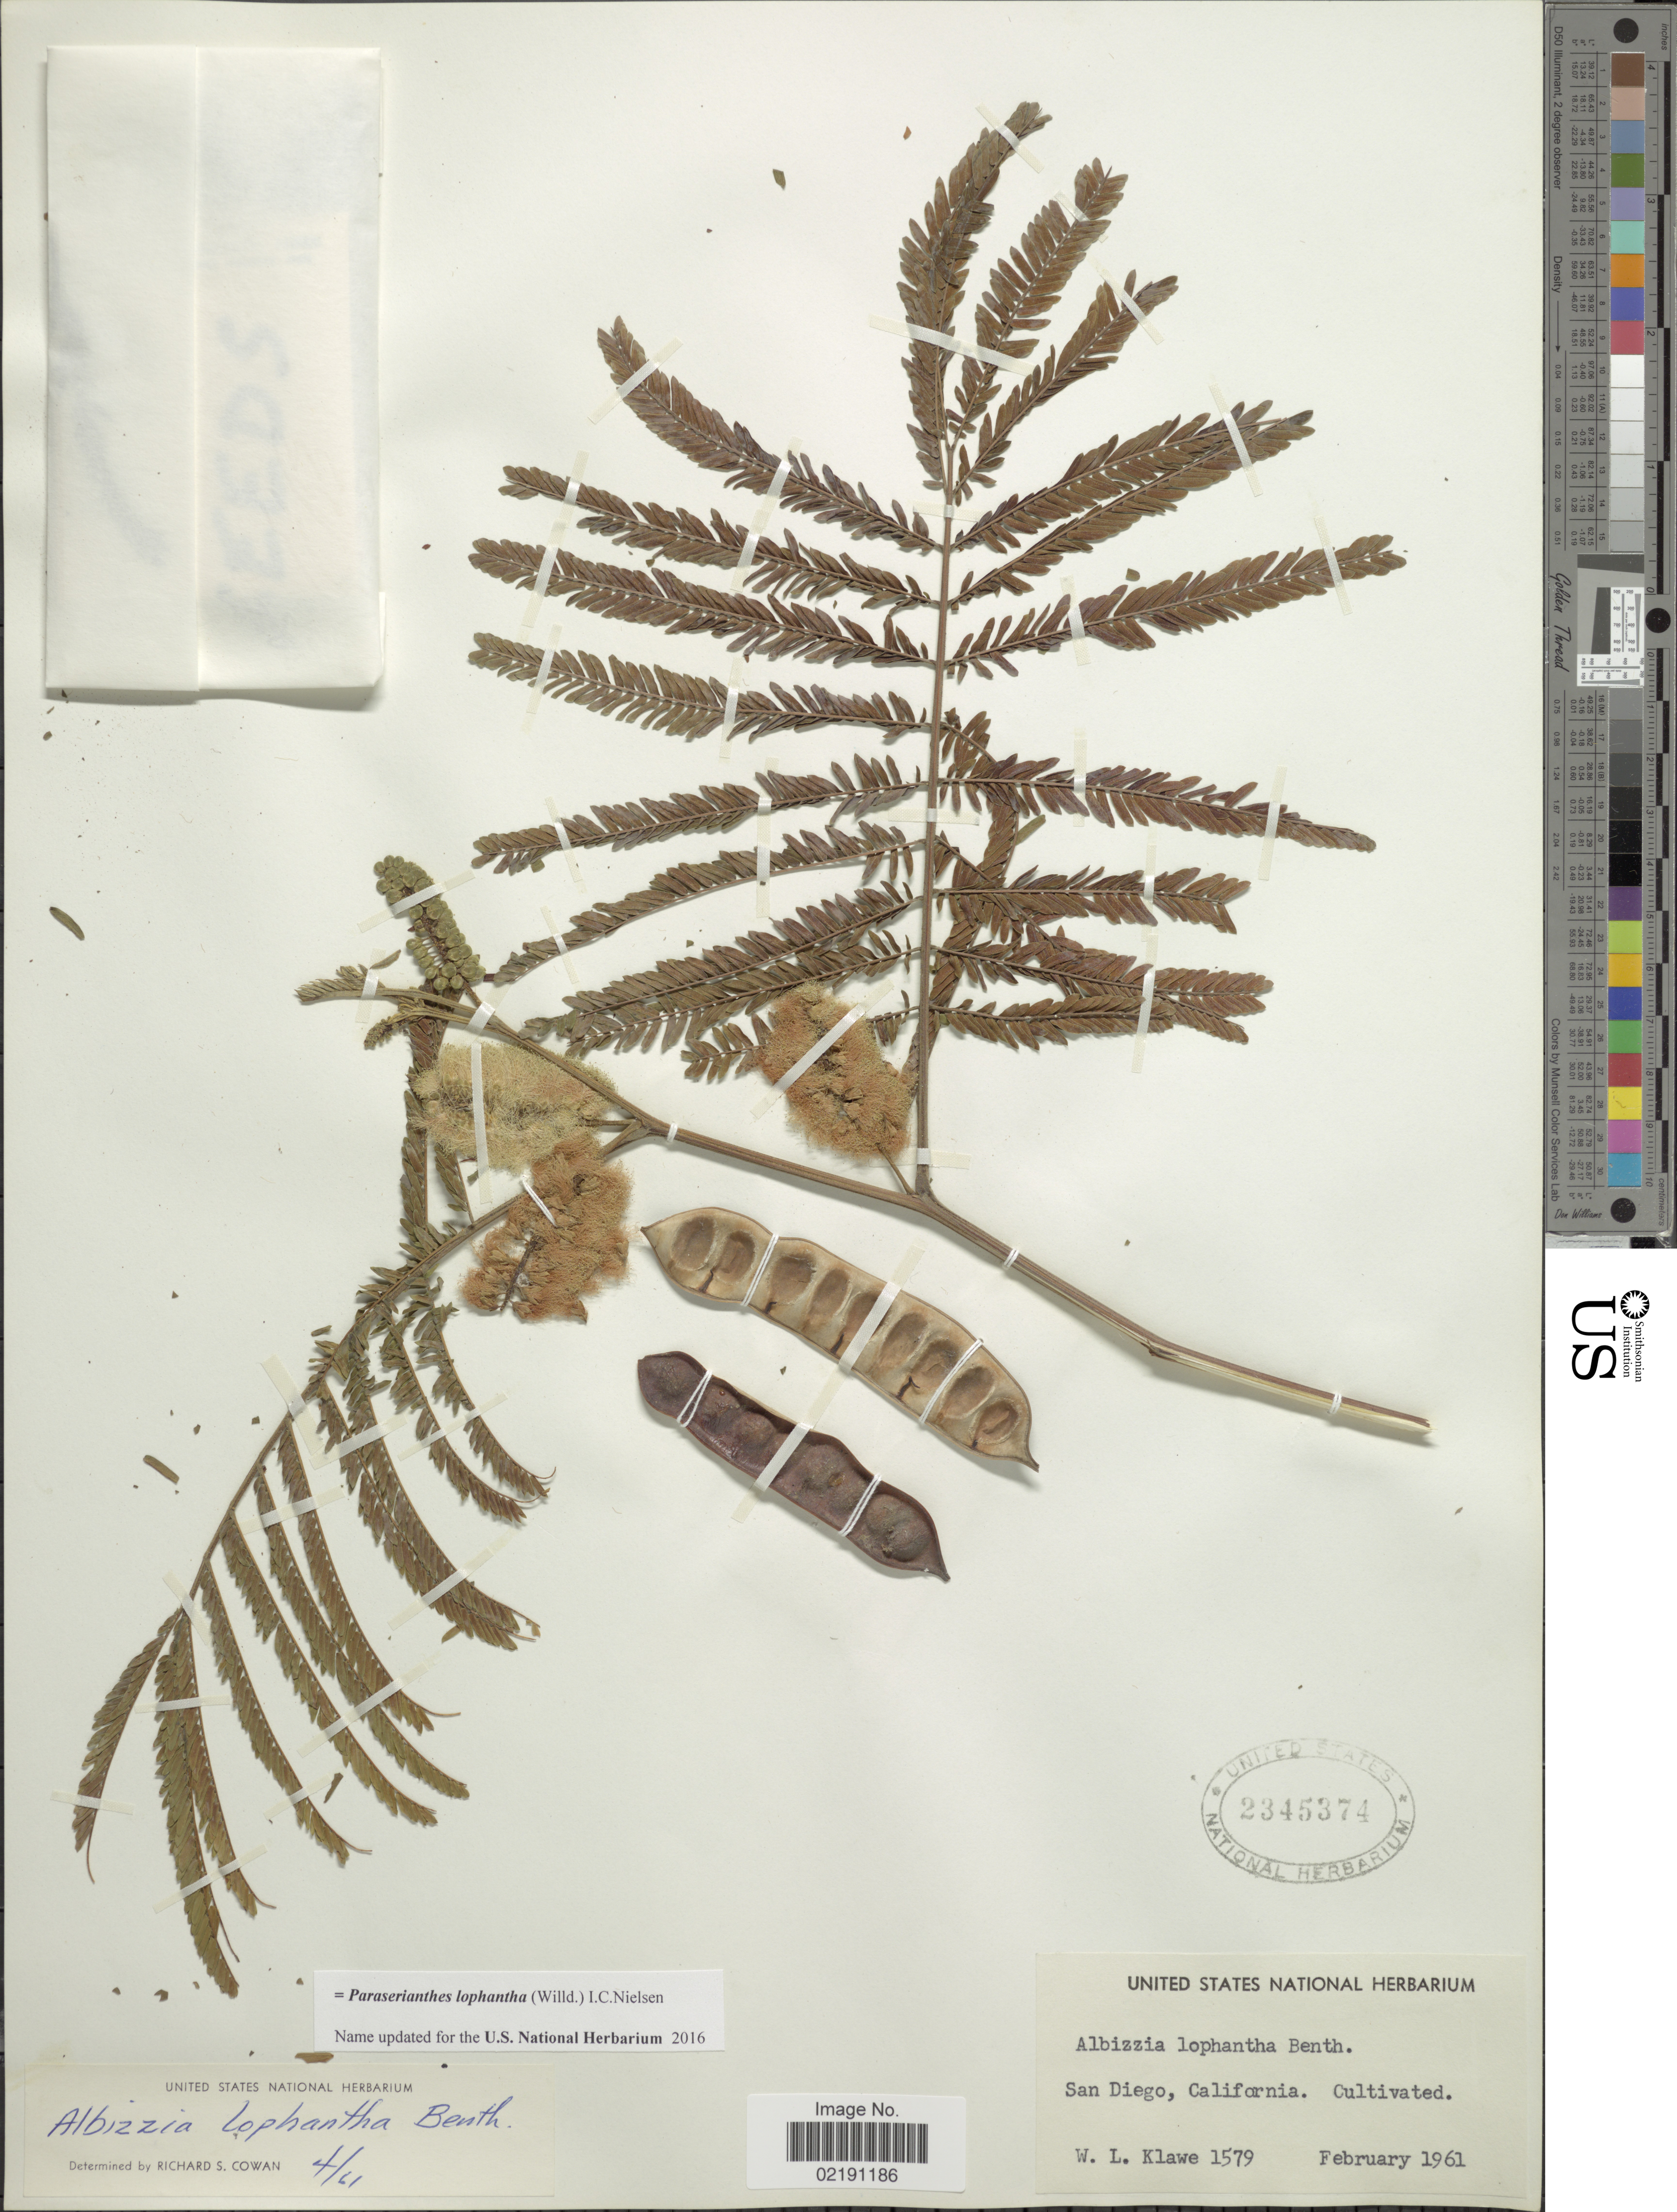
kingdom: Plantae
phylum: Tracheophyta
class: Magnoliopsida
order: Fabales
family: Fabaceae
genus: Paraserianthes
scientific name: Paraserianthes lophantha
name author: (Vent.) I.C. Nielsen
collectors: W. Klawe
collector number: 1579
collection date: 1961-02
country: United States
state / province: California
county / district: San Diego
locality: San Diego. California. Cultivated.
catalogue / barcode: US 2345374